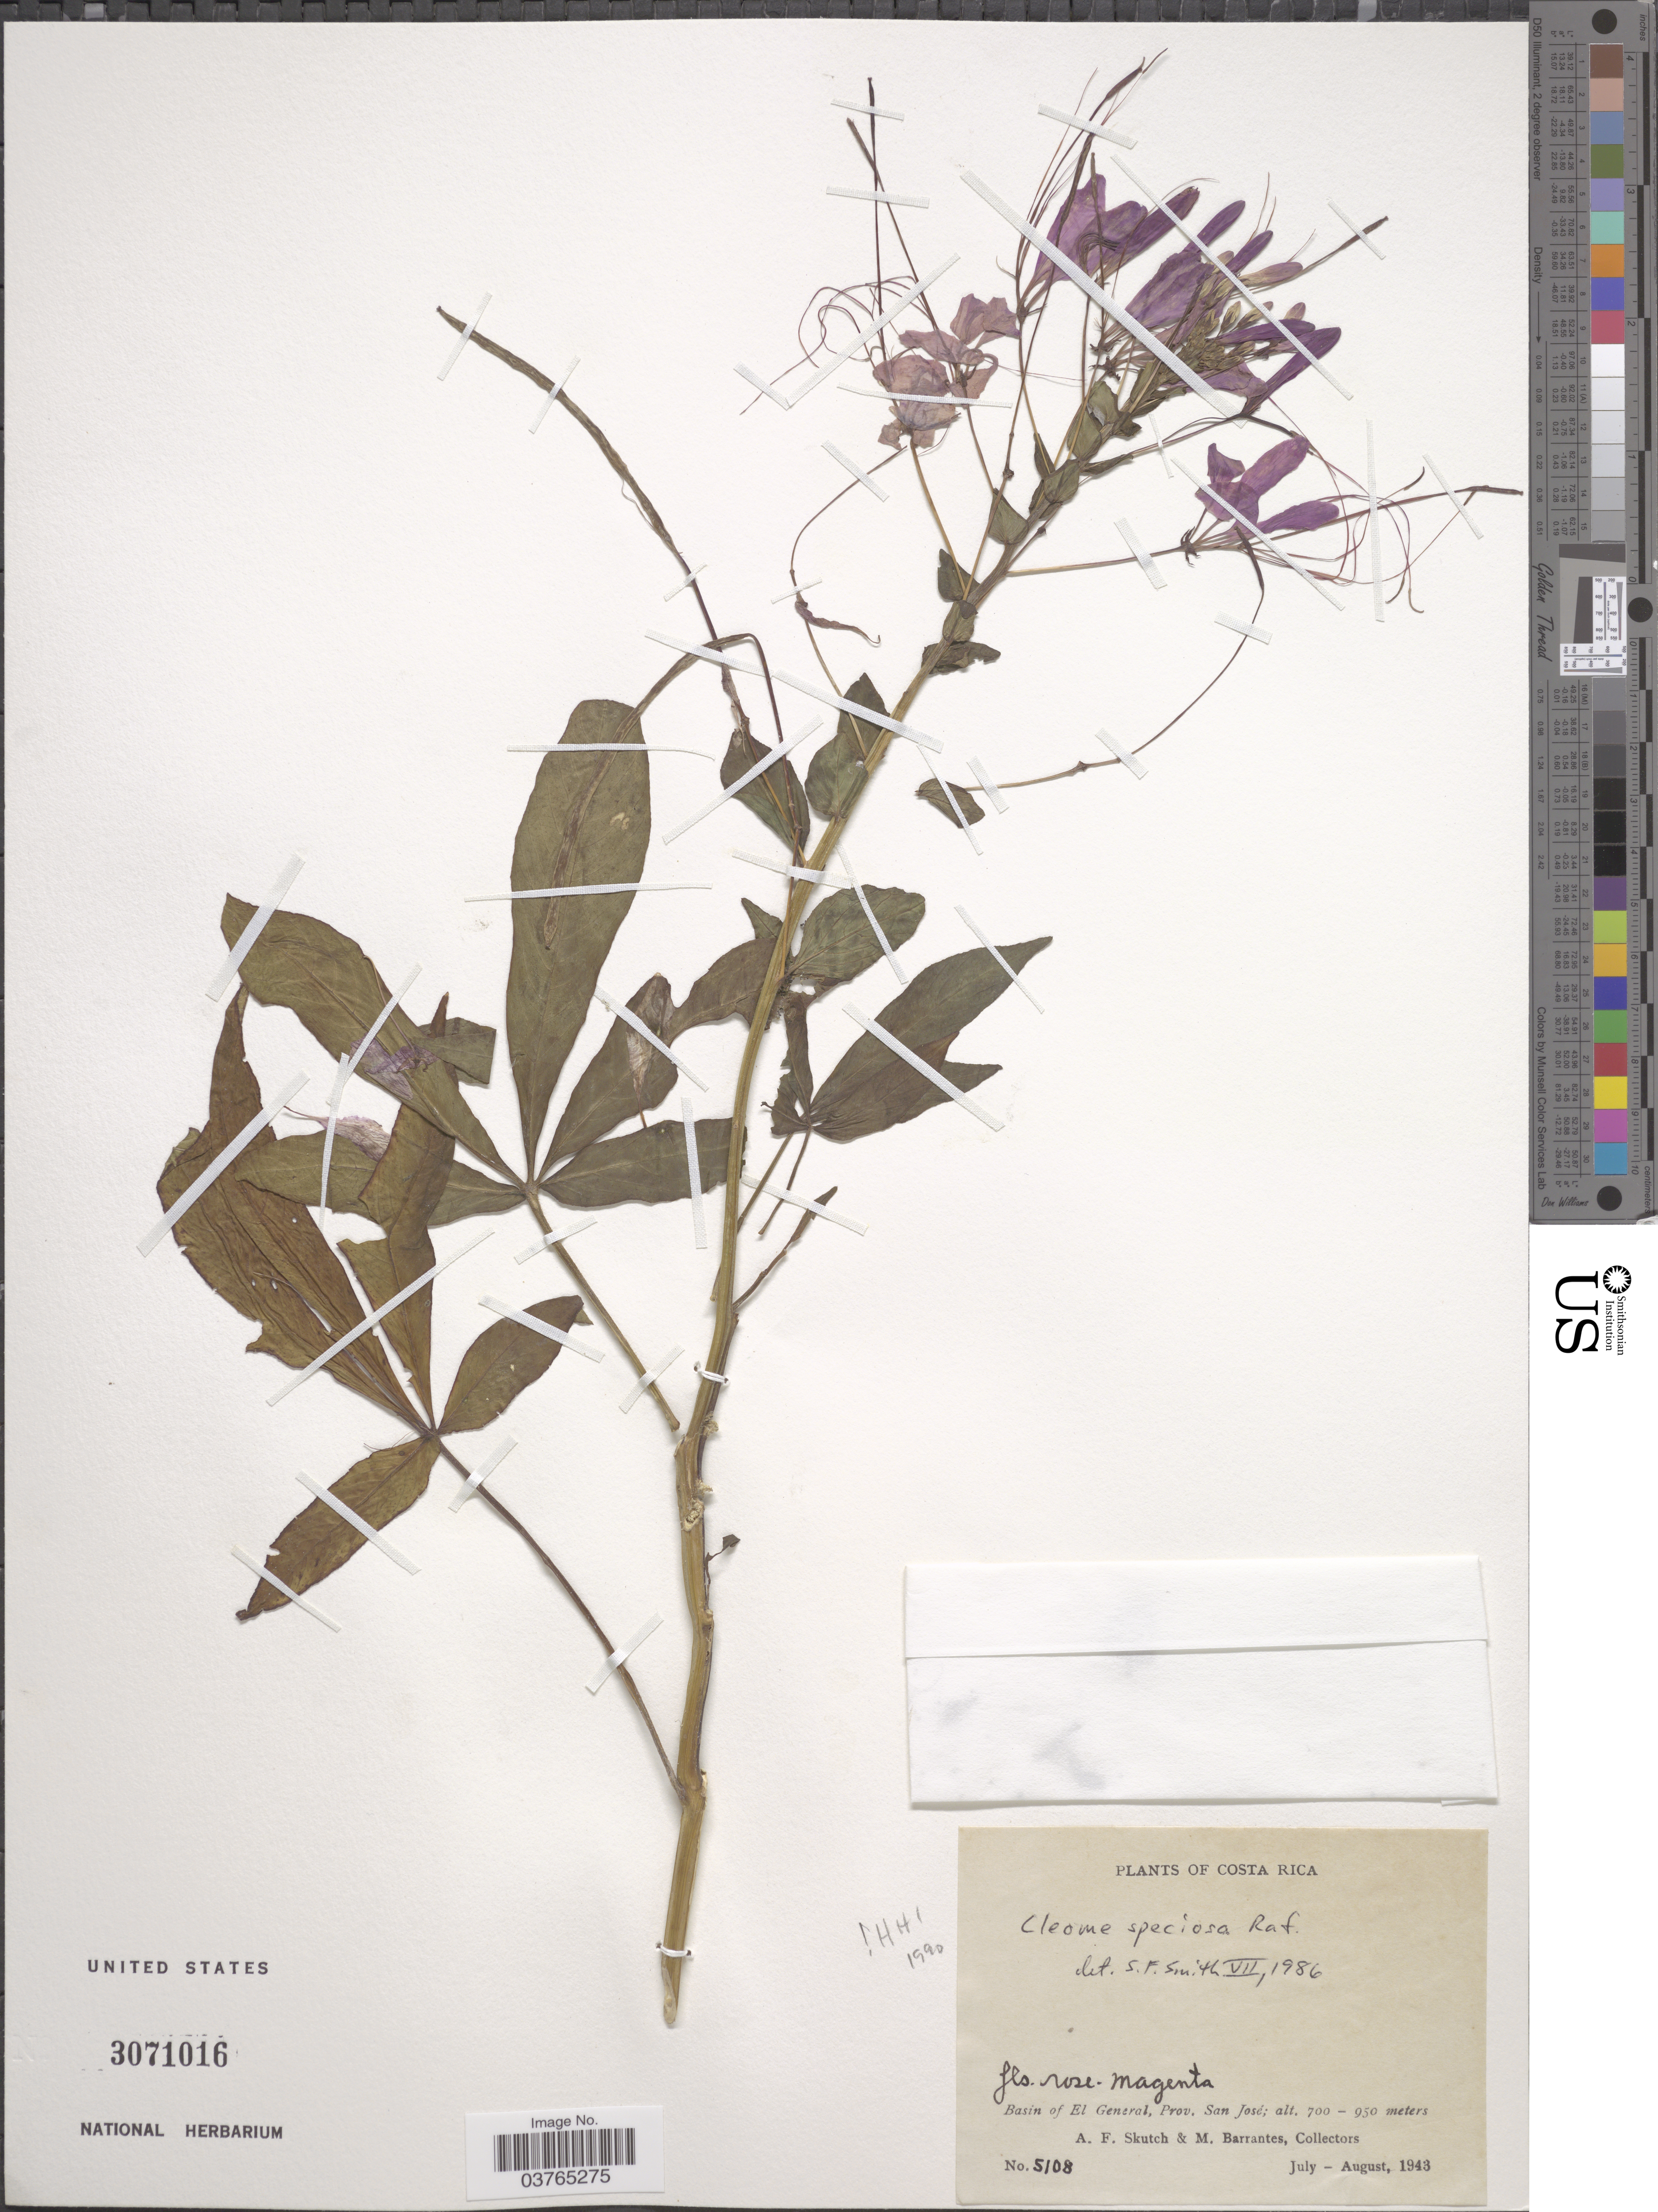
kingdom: Plantae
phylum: Tracheophyta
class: Magnoliopsida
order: Brassicales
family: Cleomaceae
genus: Cleoserrata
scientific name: Cleoserrata speciosa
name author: (Raf.) Iltis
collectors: A. F. Skutch & M. Barrantes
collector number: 5108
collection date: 1943-07/1943-08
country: Costa Rica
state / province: San José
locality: Basin of El General.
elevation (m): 700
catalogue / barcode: US 3071016